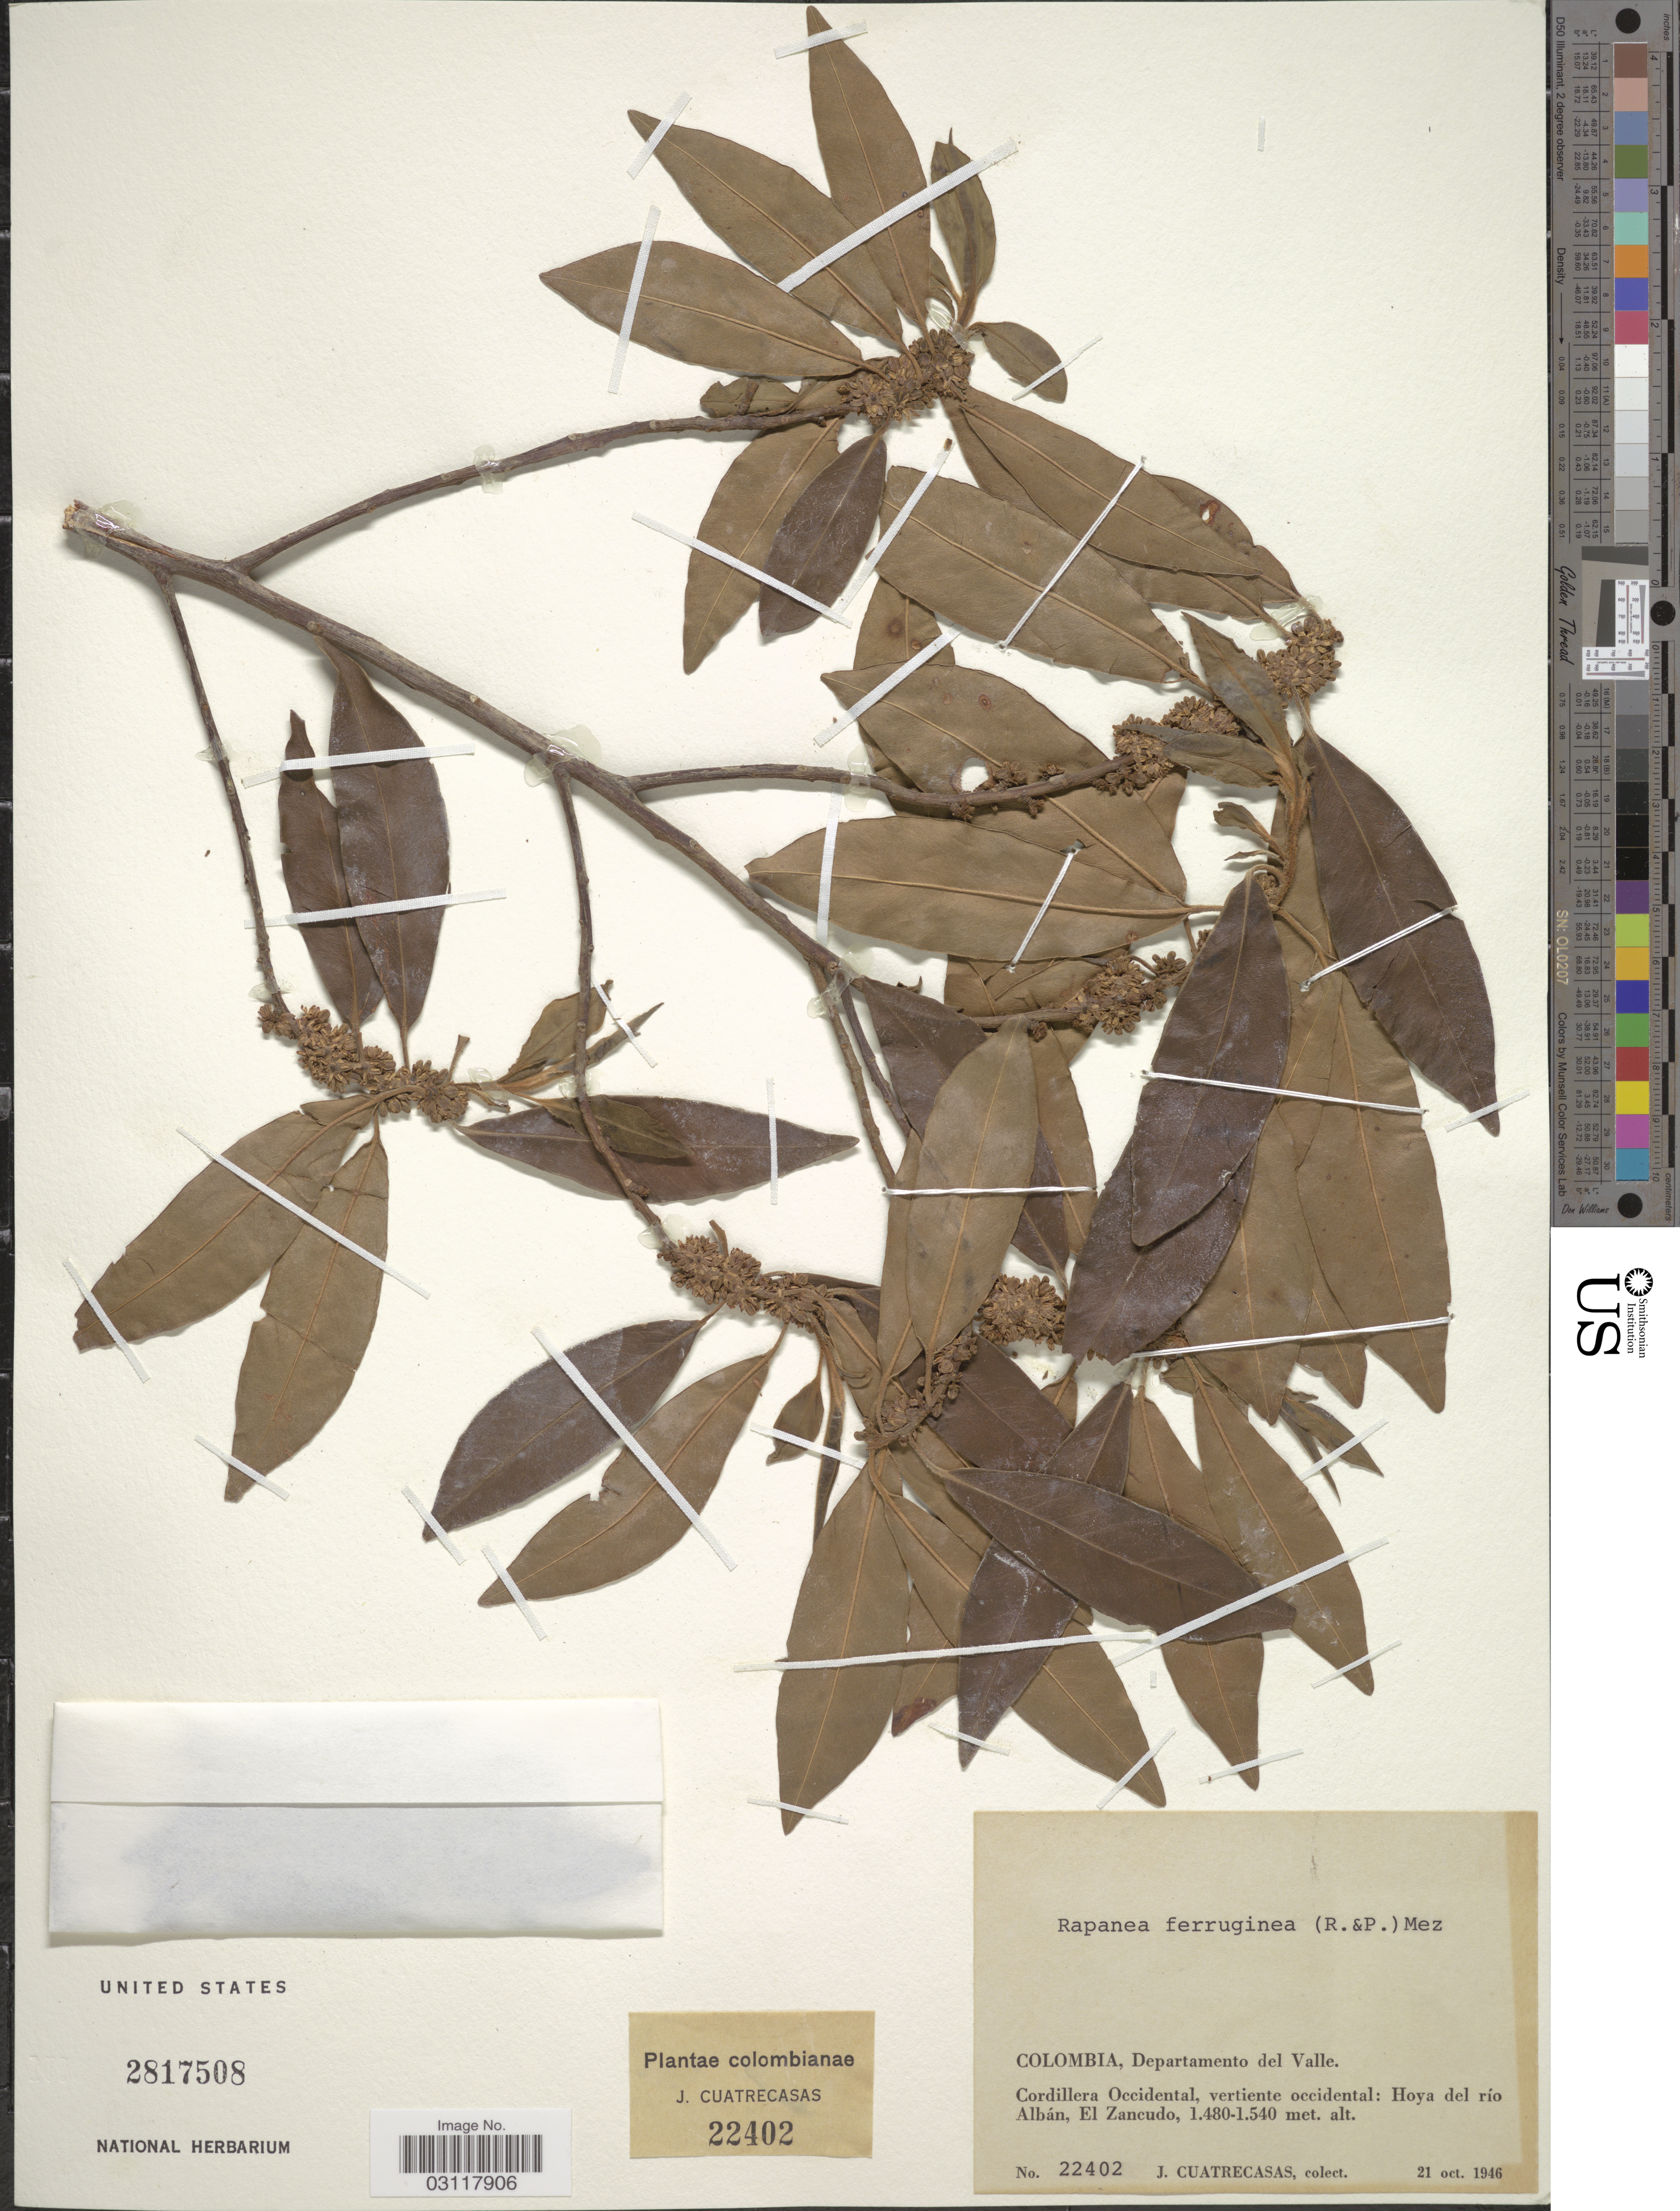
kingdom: Plantae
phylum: Tracheophyta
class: Magnoliopsida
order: Ericales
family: Primulaceae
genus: Rapanea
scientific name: Rapanea ferruginea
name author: (Ruiz & Pav.) Mez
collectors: J. Cuatrecasas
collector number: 22402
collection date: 1946-10-21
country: Colombia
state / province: Valle del Cauca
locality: Departamento del Valle. Cordillera Occidental, vertiente occidental: Hoya del río alban, El Zancudo.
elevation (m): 1480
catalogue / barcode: US 2817508